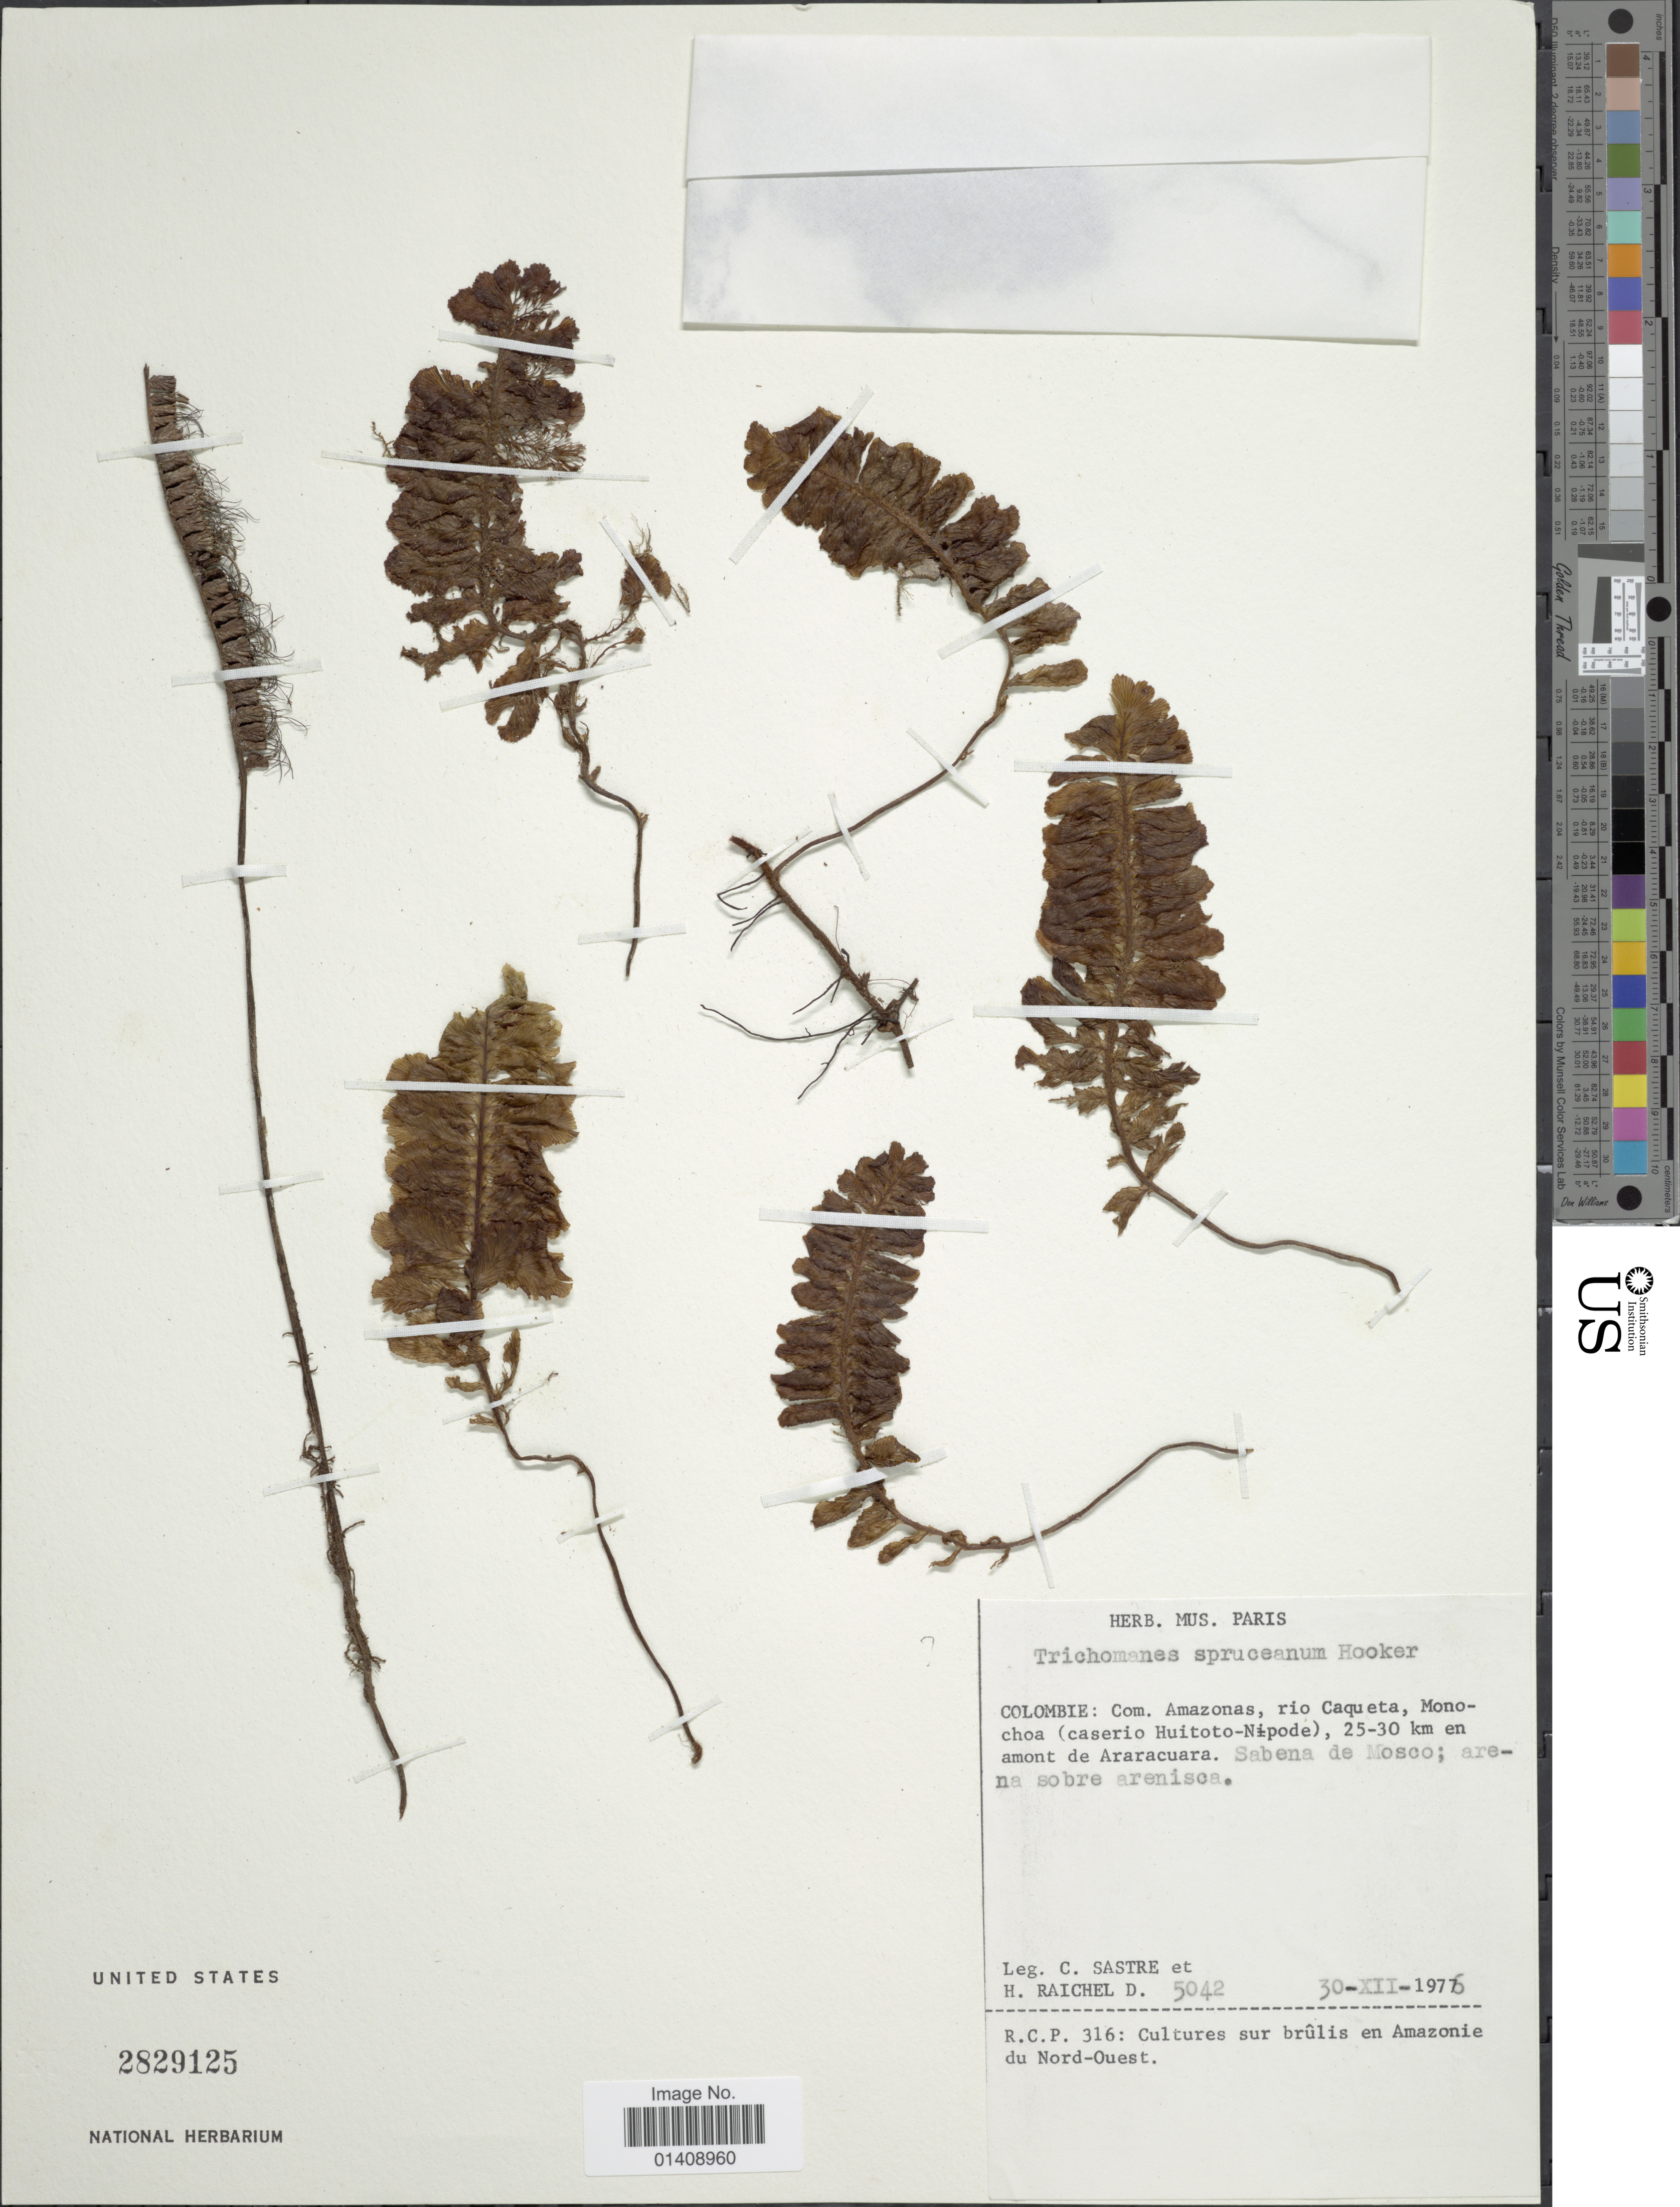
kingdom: Plantae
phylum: Tracheophyta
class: Polypodiopsida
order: Hymenophyllales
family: Hymenophyllaceae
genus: Trichomanes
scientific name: Trichomanes humboldtii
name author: (Bosch) Lellinger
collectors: C. Sastre & H. Raichel D.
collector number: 5042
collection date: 1975-07-30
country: Colombia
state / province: Amazônas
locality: Rio Caqueta, Monochoa (caserio Huitoto-Nipode), 25-30km en amount de Araracuara, Sabena de Mosco; arena sobre arenisca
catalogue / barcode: US 2829125